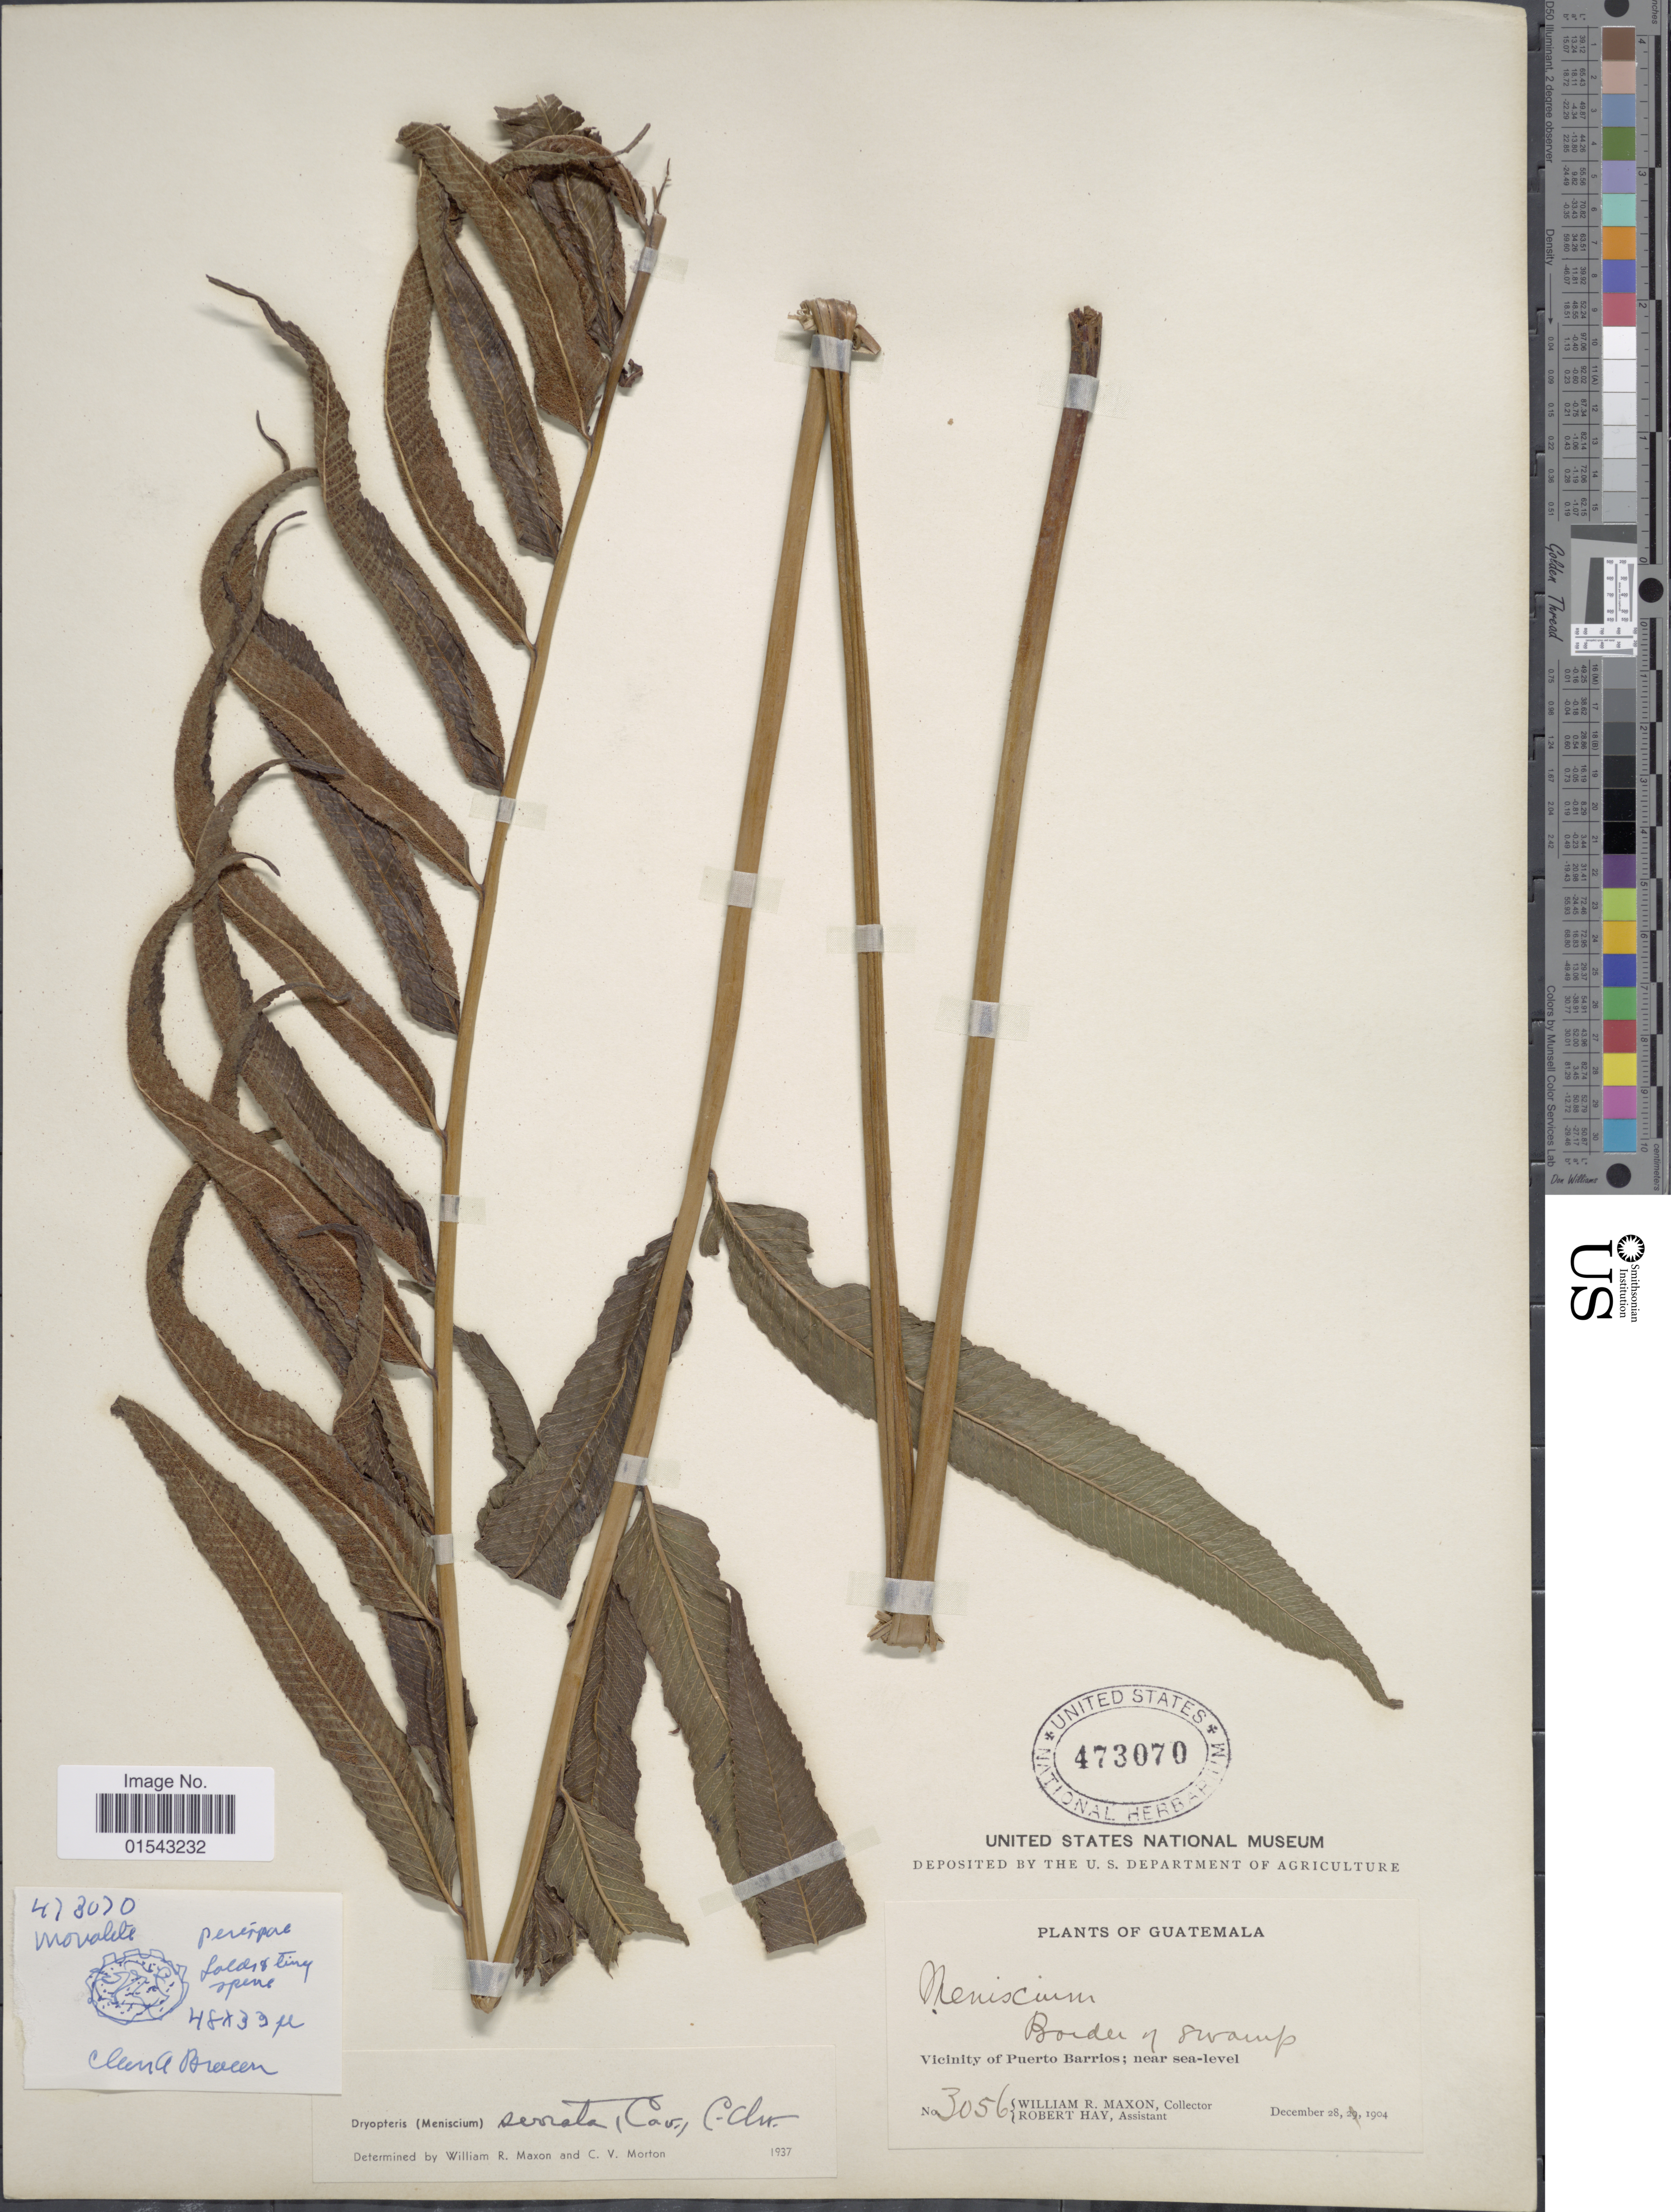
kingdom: Plantae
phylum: Tracheophyta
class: Polypodiopsida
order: Polypodiales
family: Thelypteridaceae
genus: Meniscium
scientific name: Meniscium serratum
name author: Cav.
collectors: W. R. Maxon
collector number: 305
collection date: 1904-12-28/1904-12-29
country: Guatemala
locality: Vicinity of Puerto Barrios; near sea-level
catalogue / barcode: US 473070